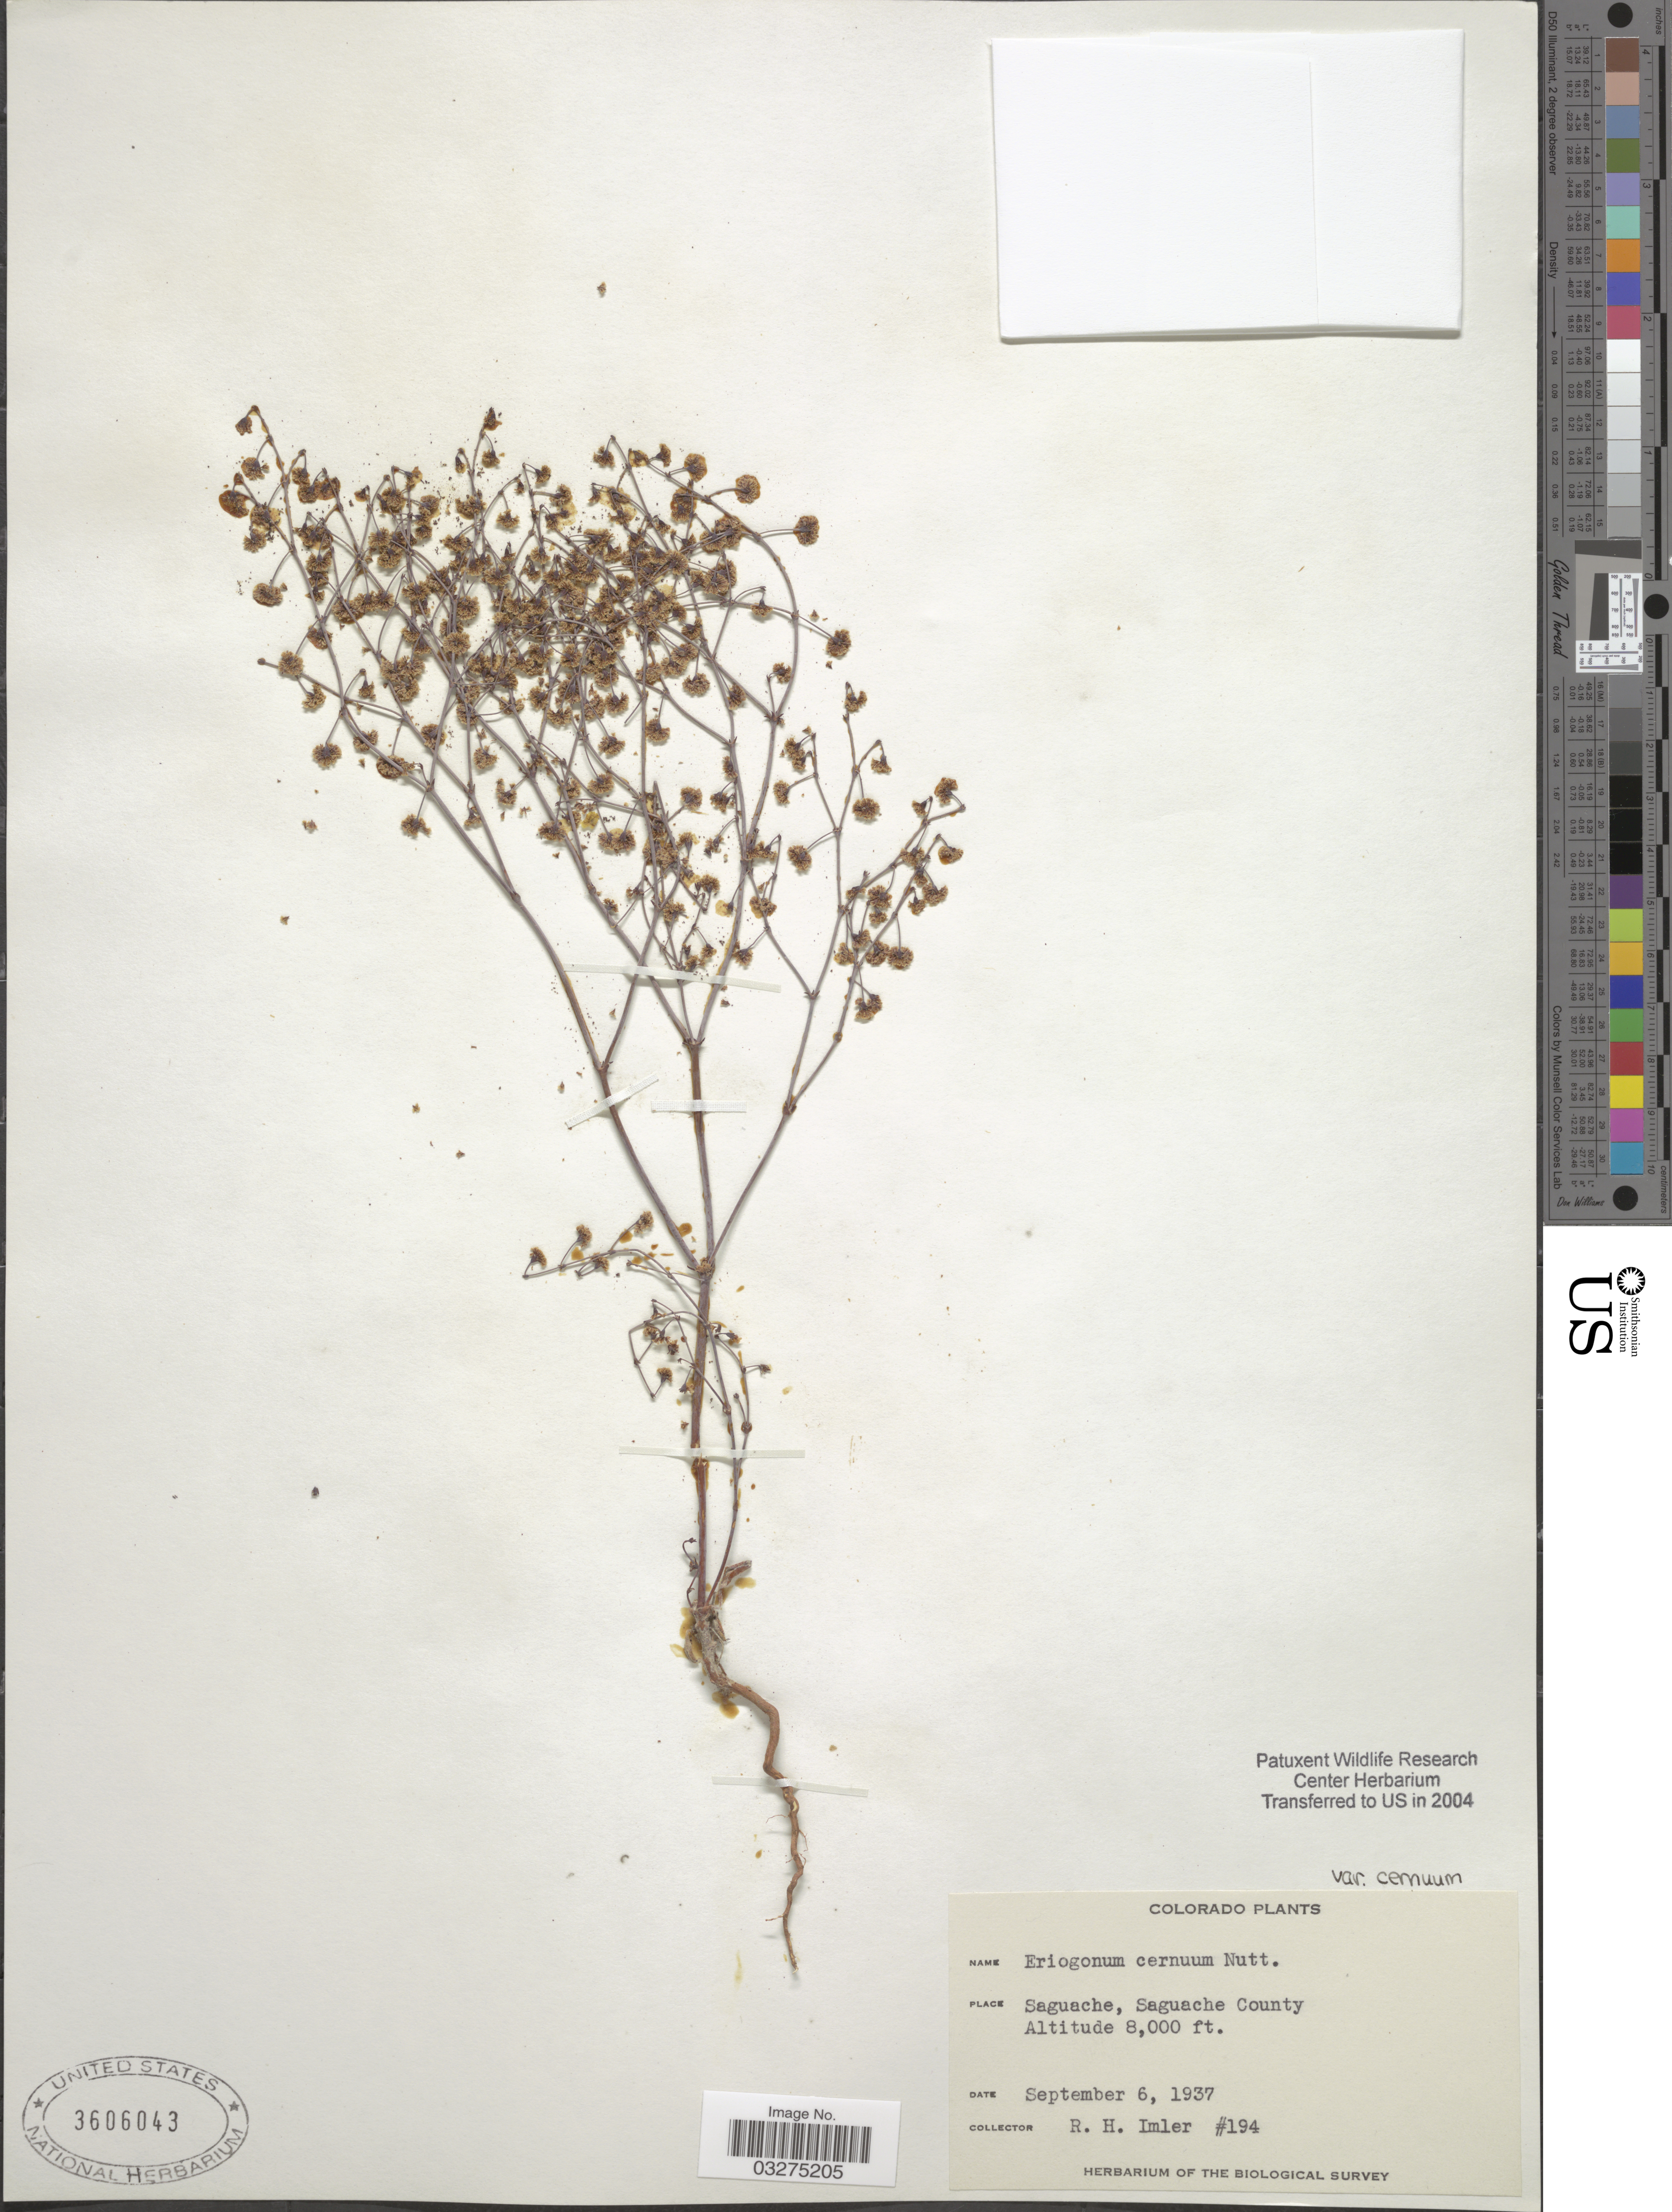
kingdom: Plantae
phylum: Tracheophyta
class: Magnoliopsida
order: Caryophyllales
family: Polygonaceae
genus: Eriogonum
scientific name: Eriogonum cernuum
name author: Nutt.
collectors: R. Imler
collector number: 194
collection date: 1937-09-06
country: United States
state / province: Colorado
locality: Saguache, Saguache County.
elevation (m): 2438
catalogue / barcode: US 3606043